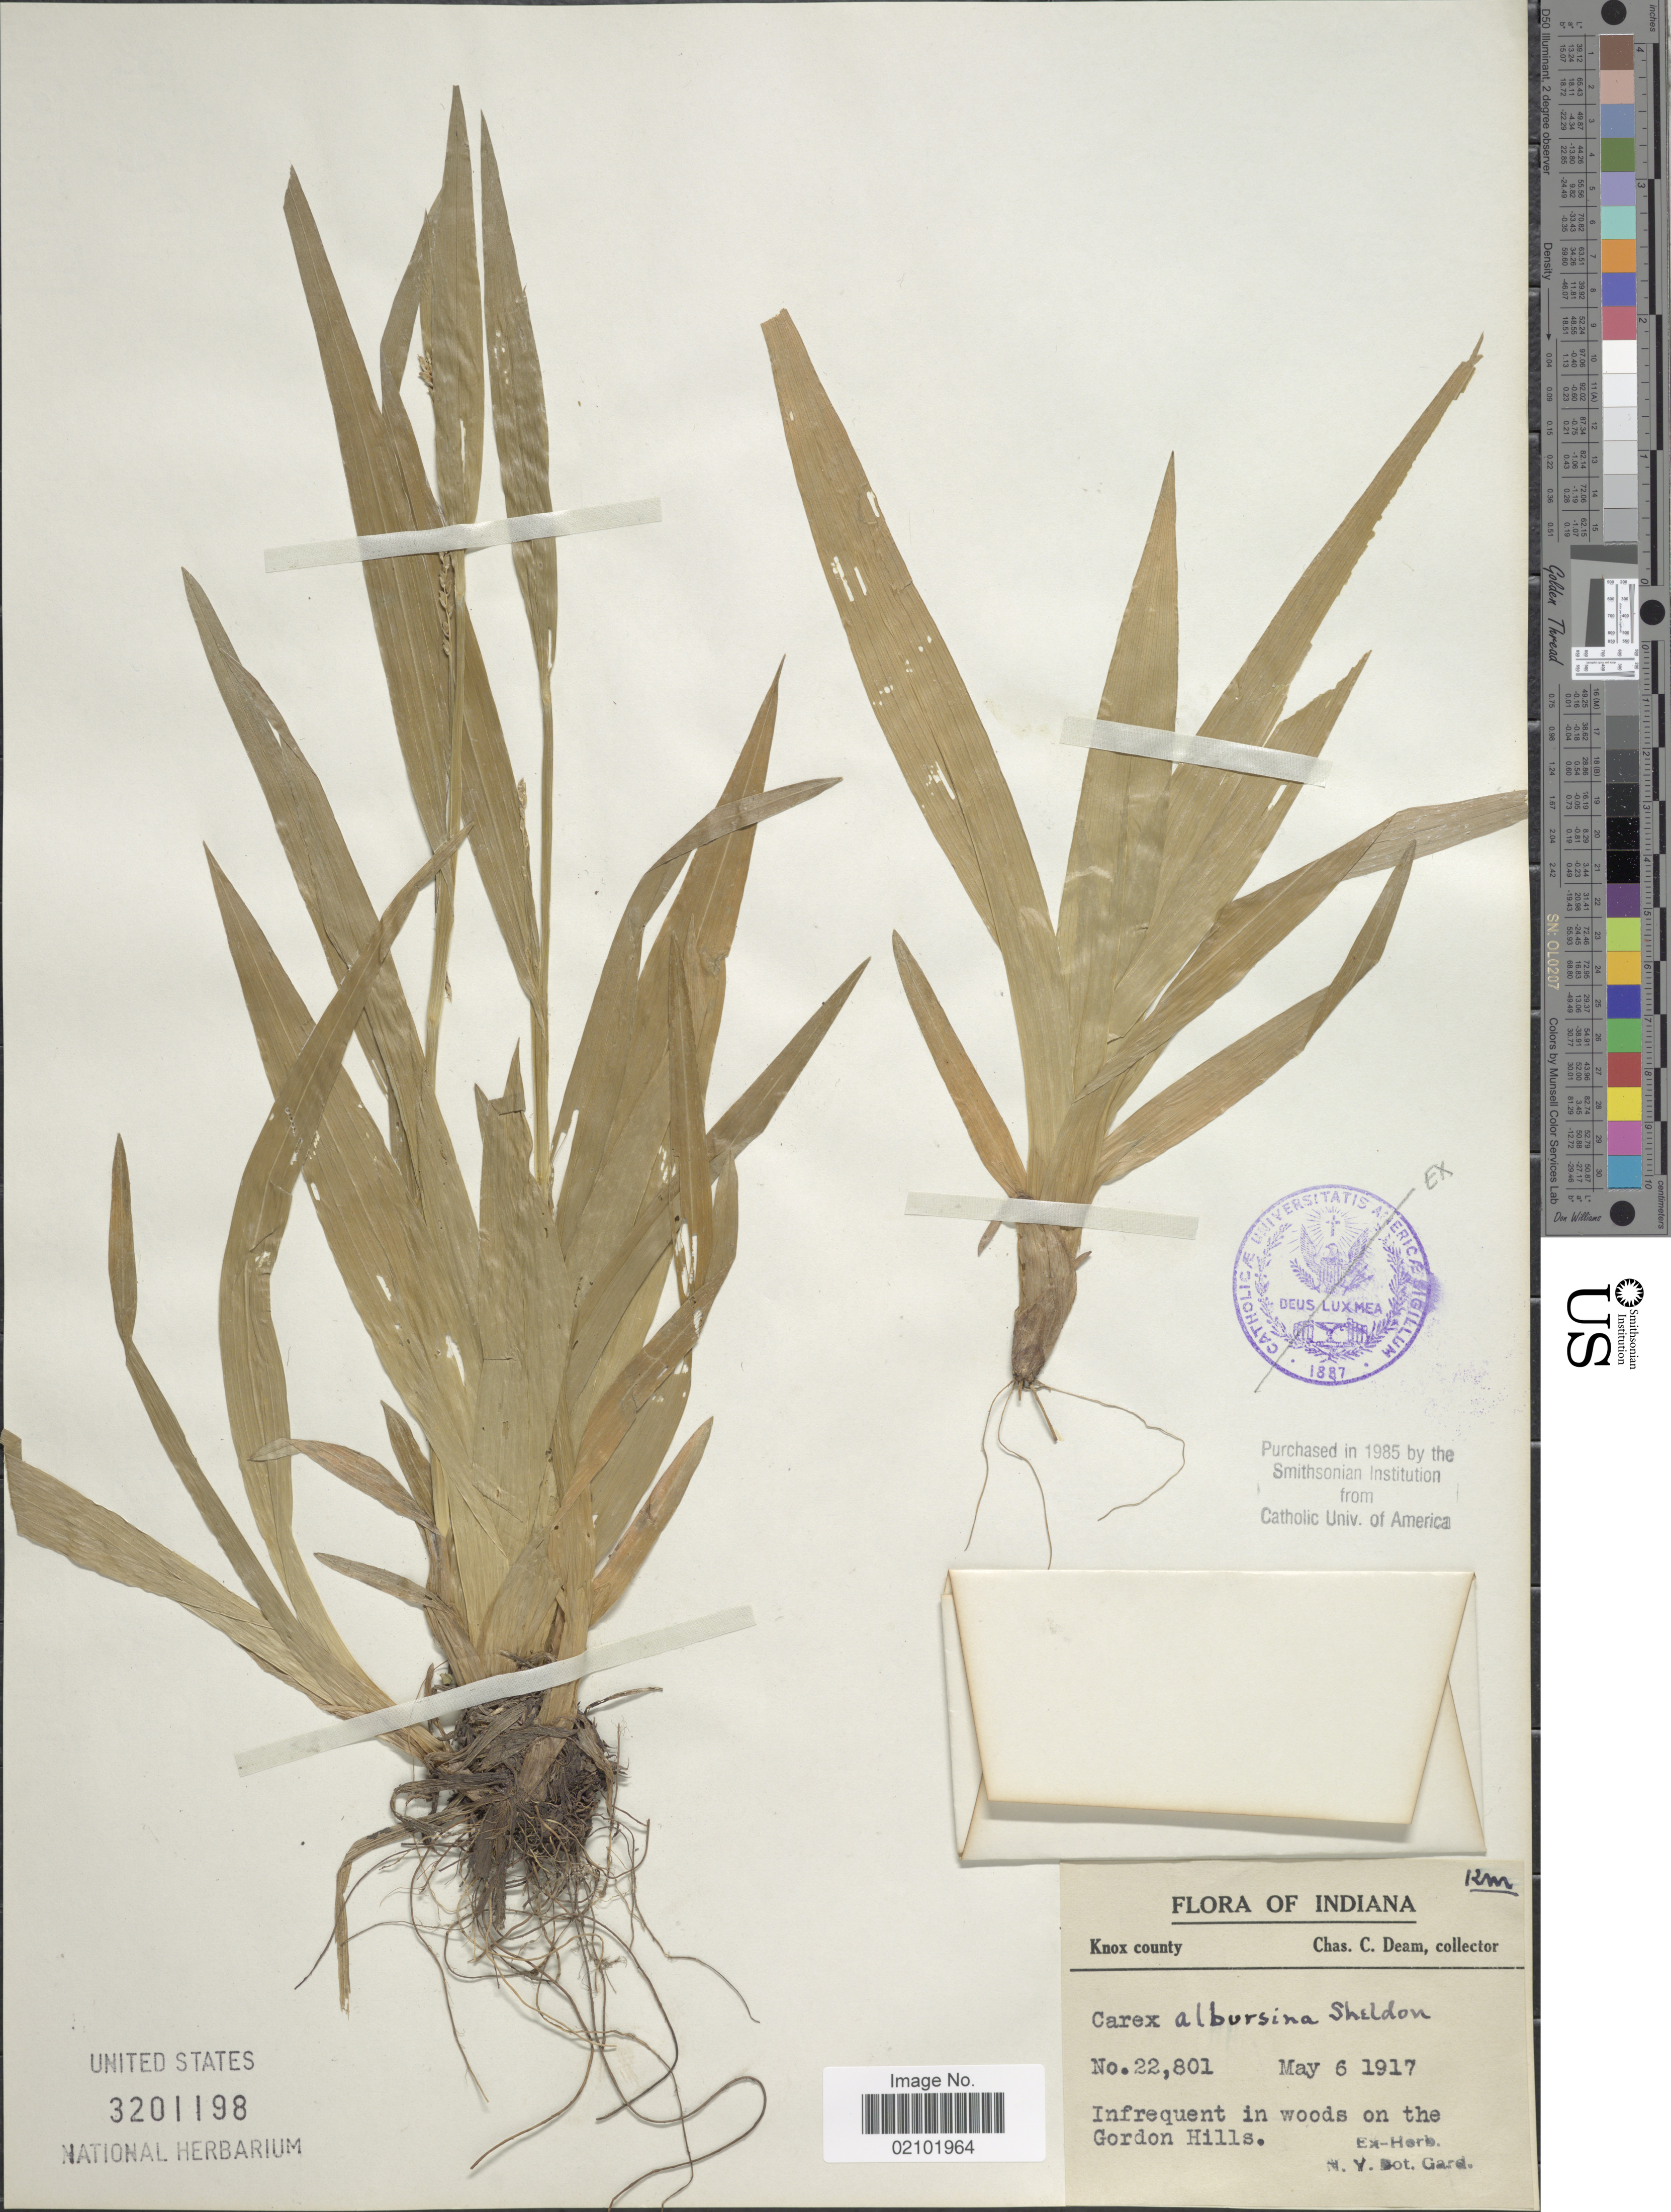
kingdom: Plantae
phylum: Tracheophyta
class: Liliopsida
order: Poales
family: Cyperaceae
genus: Carex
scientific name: Carex albursina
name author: E. Sheld.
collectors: C. C. Deam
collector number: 22801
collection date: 1917-05-06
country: United States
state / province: Indiana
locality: Knox County. on the Gordon Hills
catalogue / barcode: US 3201198